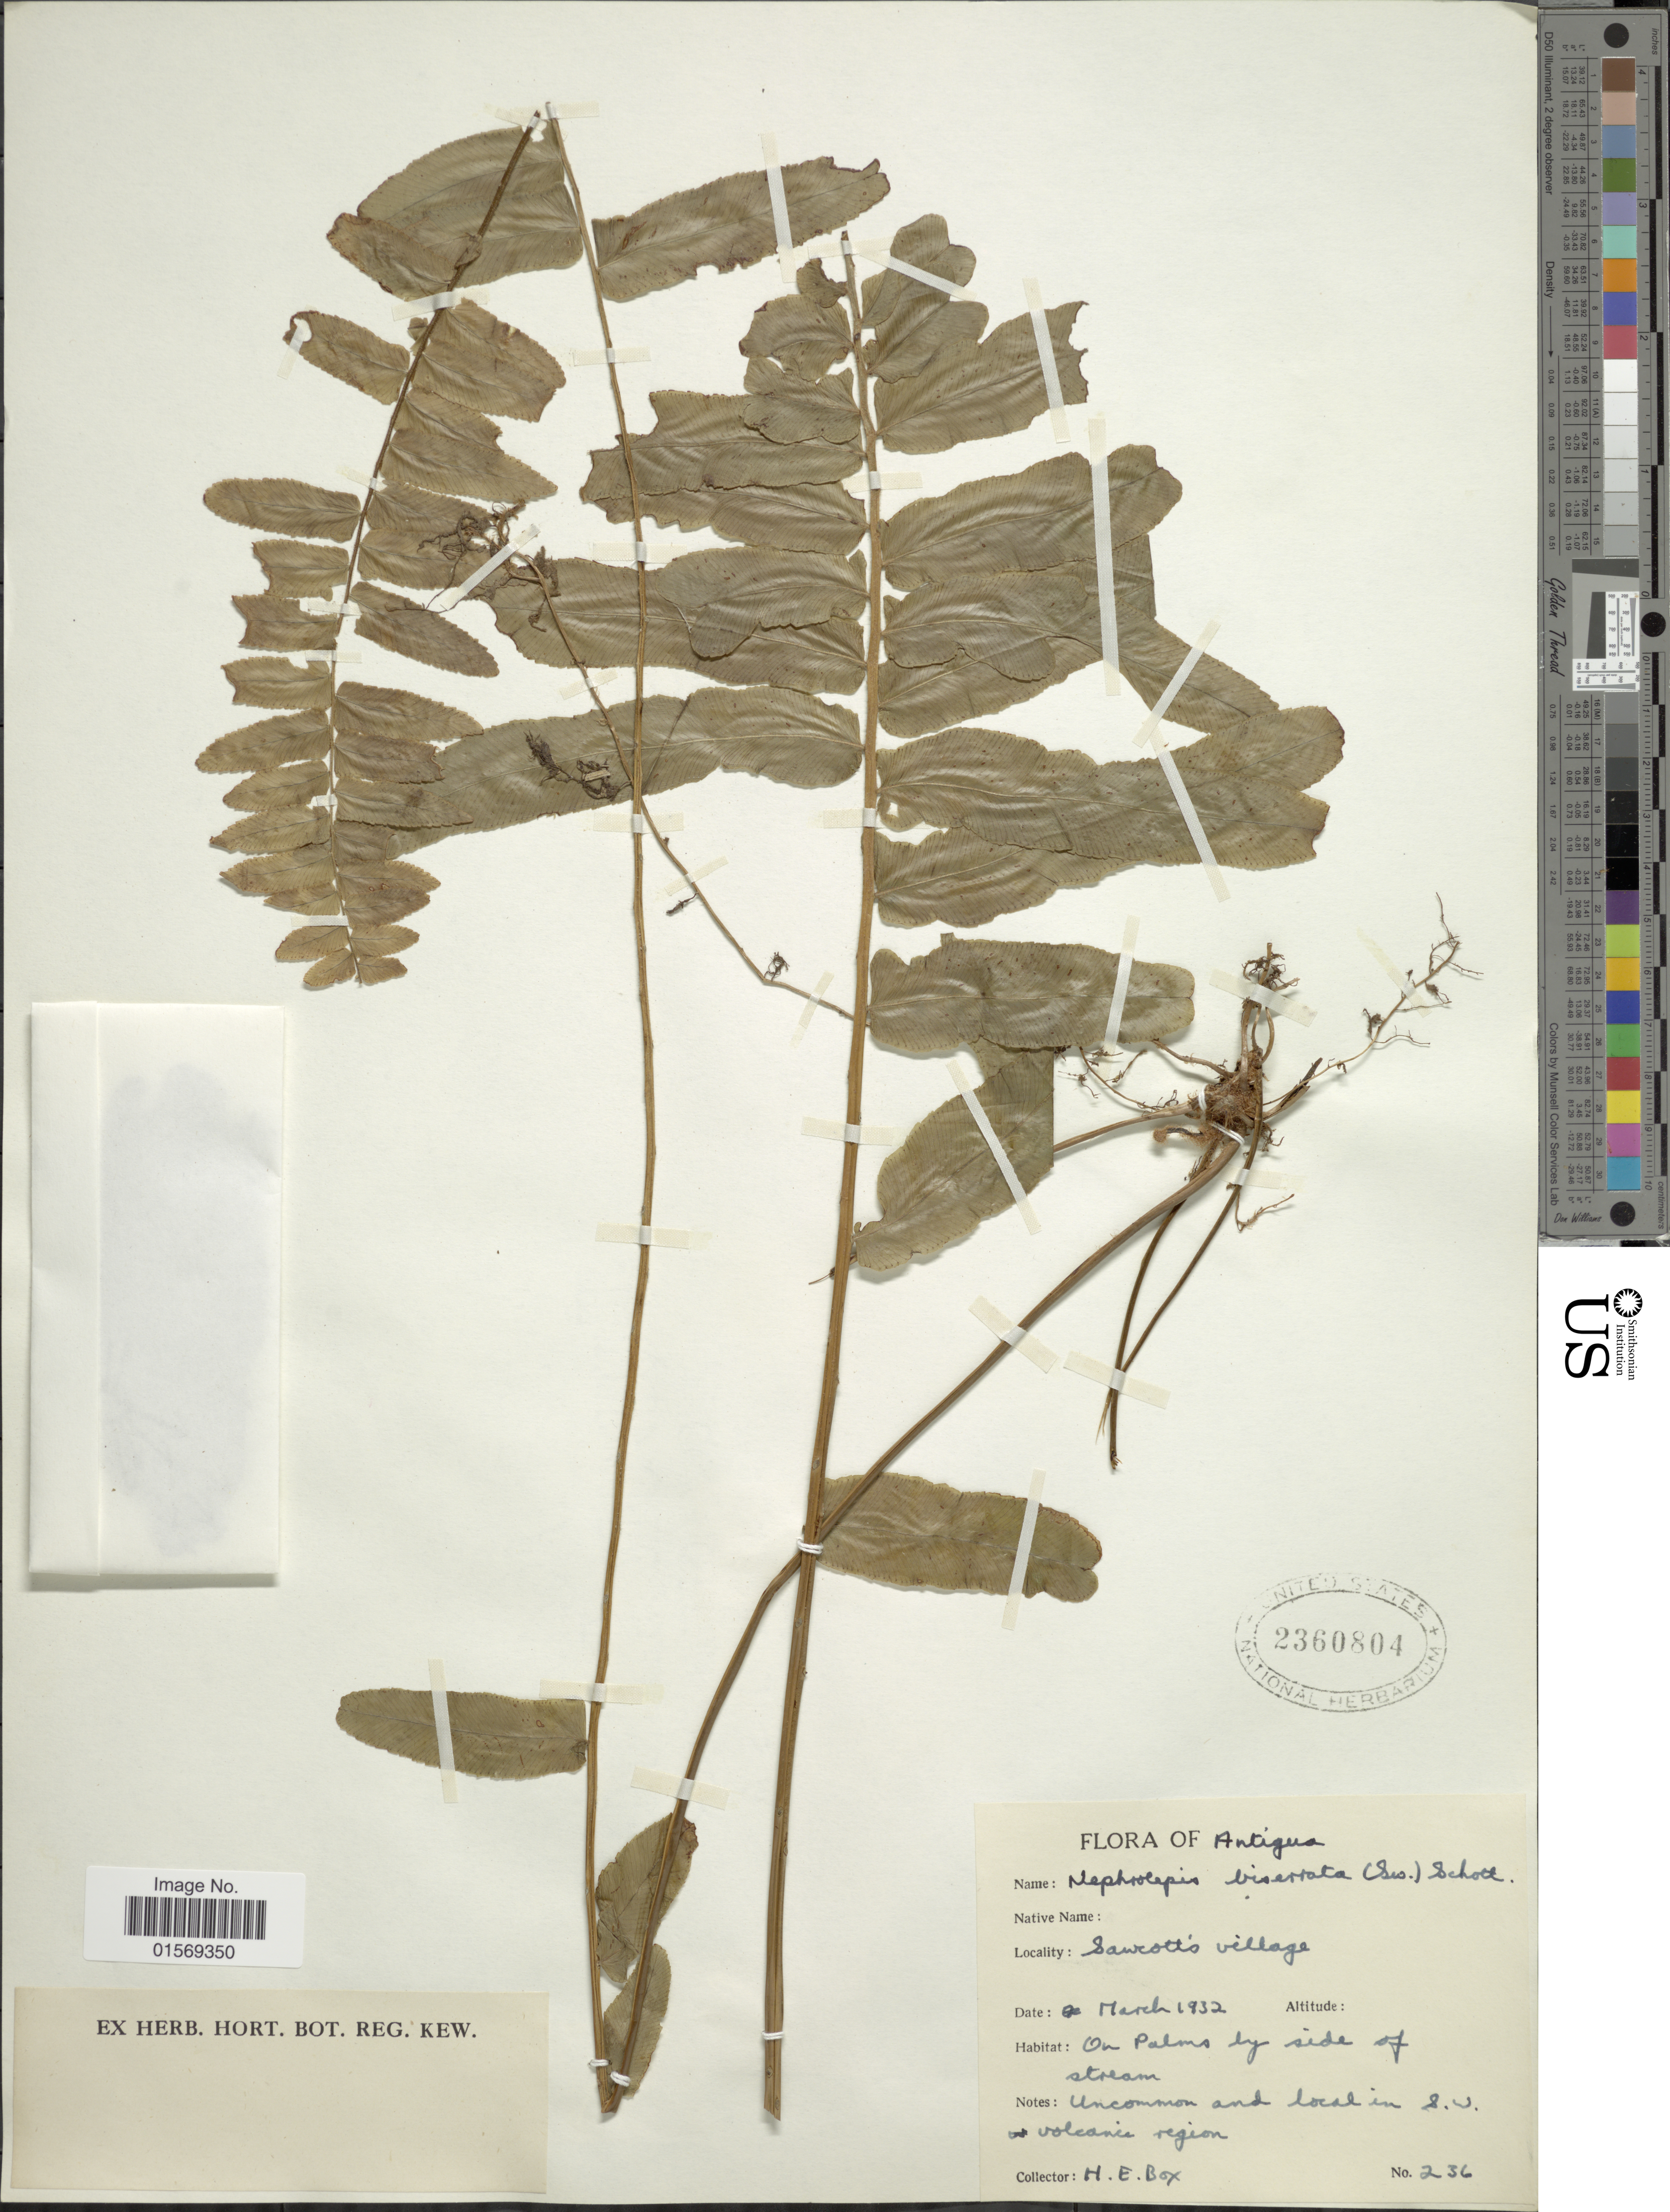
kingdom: Plantae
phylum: Tracheophyta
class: Polypodiopsida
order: Polypodiales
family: Nephrolepidaceae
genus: Nephrolepis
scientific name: Nephrolepis biserrata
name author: (Sw.) Schott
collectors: H. E. Box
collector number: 236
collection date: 1932-03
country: Antigua and Barbuda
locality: Antigua. Sawrott's village.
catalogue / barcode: US 2360804